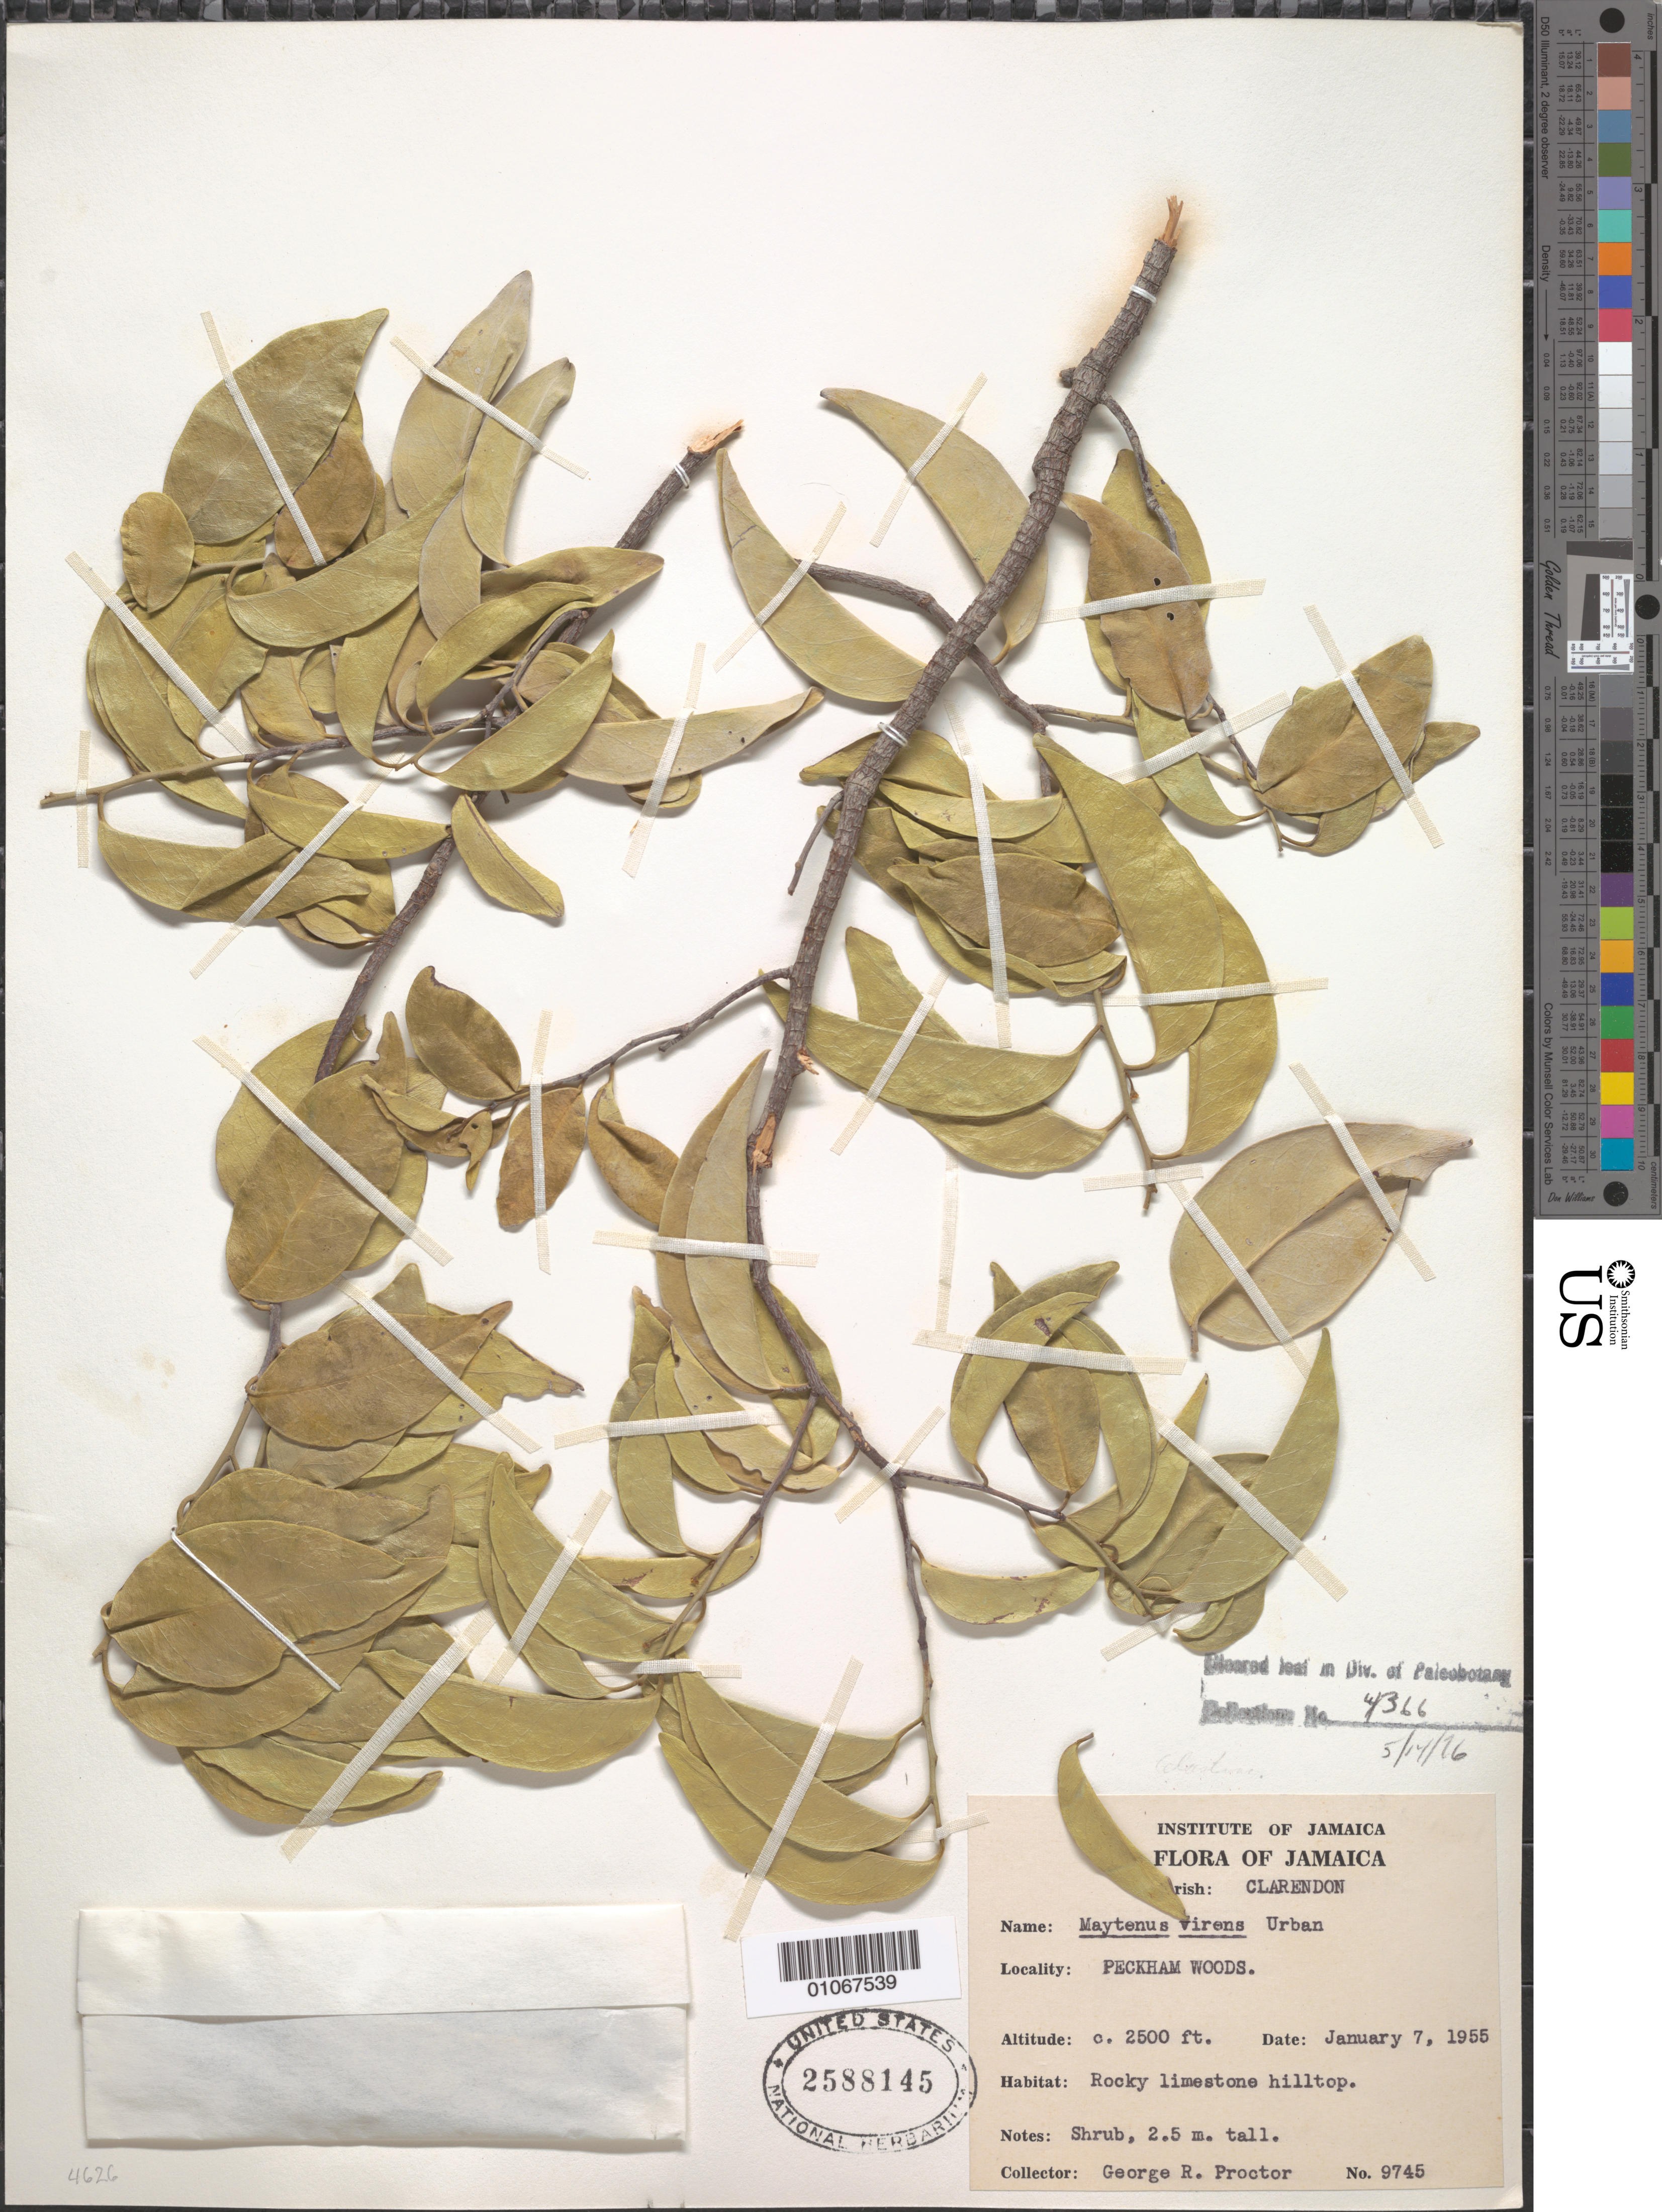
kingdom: Plantae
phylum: Tracheophyta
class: Magnoliopsida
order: Celastrales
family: Celastraceae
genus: Maytenus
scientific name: Maytenus virens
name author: Urb.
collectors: G. R. Proctor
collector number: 9745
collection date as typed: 07 Jan 1955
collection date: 1955-01-07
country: Jamaica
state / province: Clarendon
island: Jamaica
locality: Pekham woods.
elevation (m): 762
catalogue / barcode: US 2588145